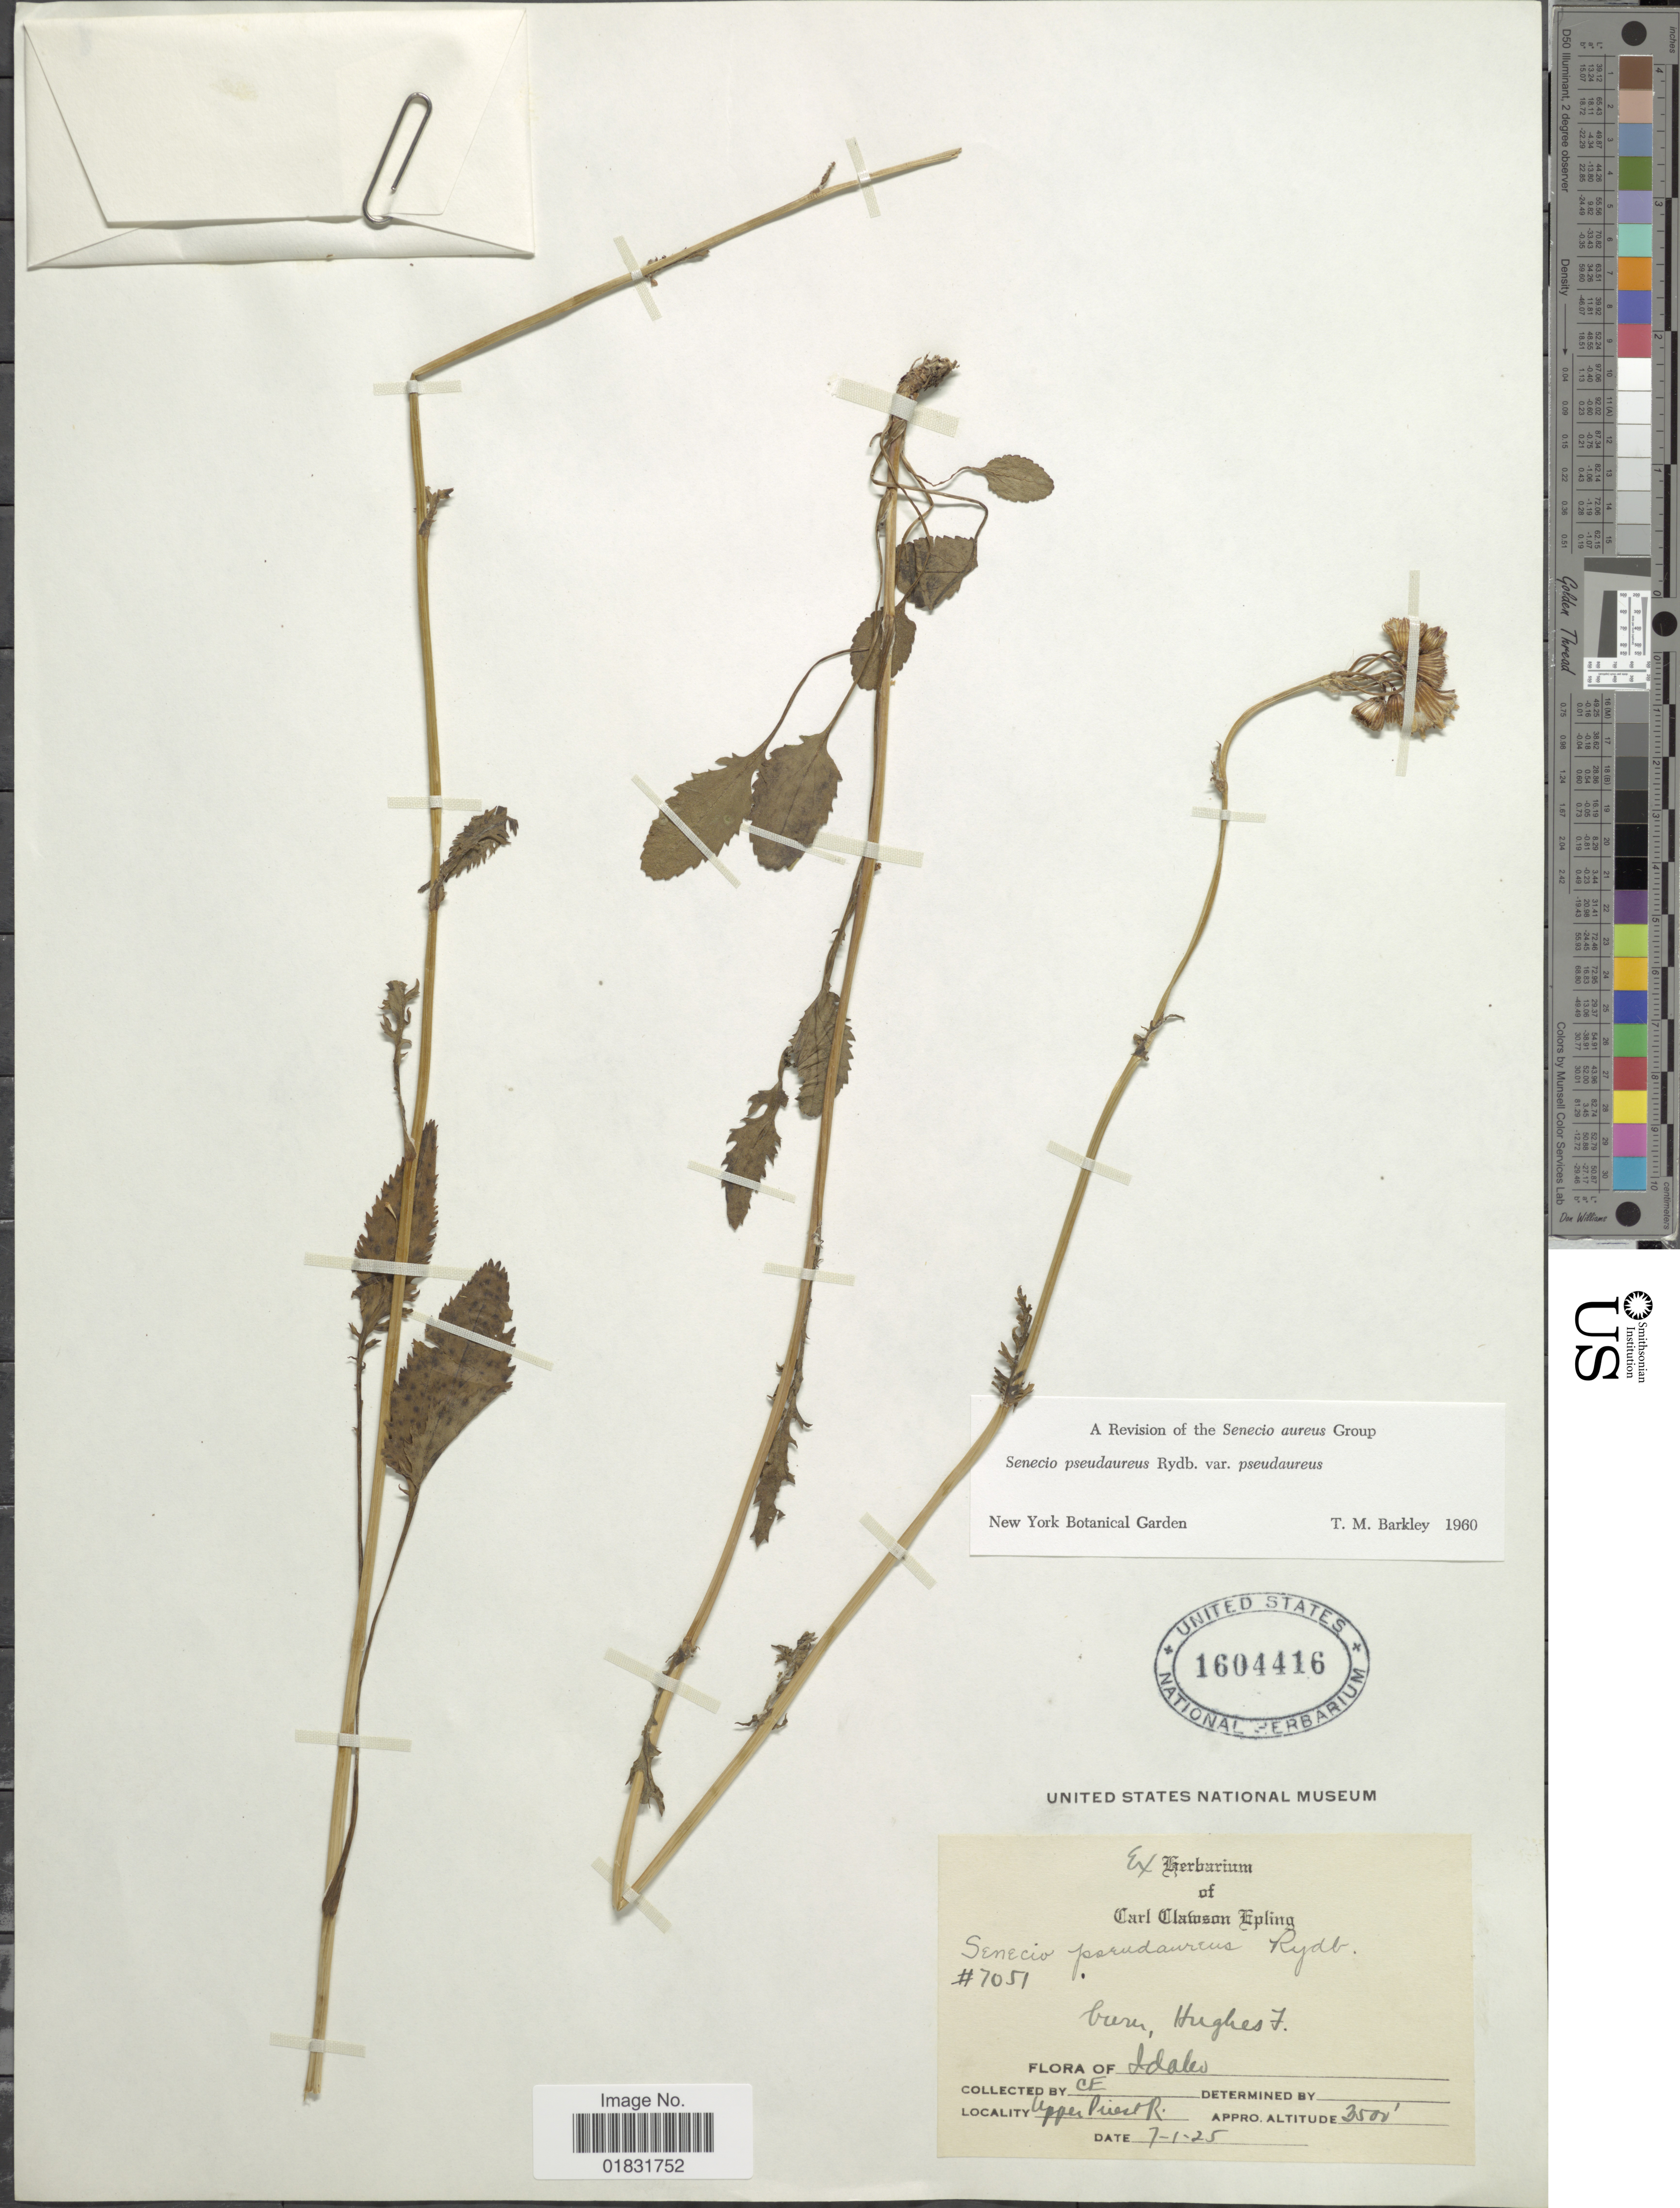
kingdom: Plantae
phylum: Tracheophyta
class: Magnoliopsida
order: Asterales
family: Asteraceae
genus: Packera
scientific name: Packera pseudaurea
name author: (Rydb.) W.A. Weber & Á. Löve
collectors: C. C. Epling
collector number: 7051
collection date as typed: Transcribed d/m/y: 1/7/25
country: United States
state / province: Idaho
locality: Upper Priest R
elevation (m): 1067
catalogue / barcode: US 1604416